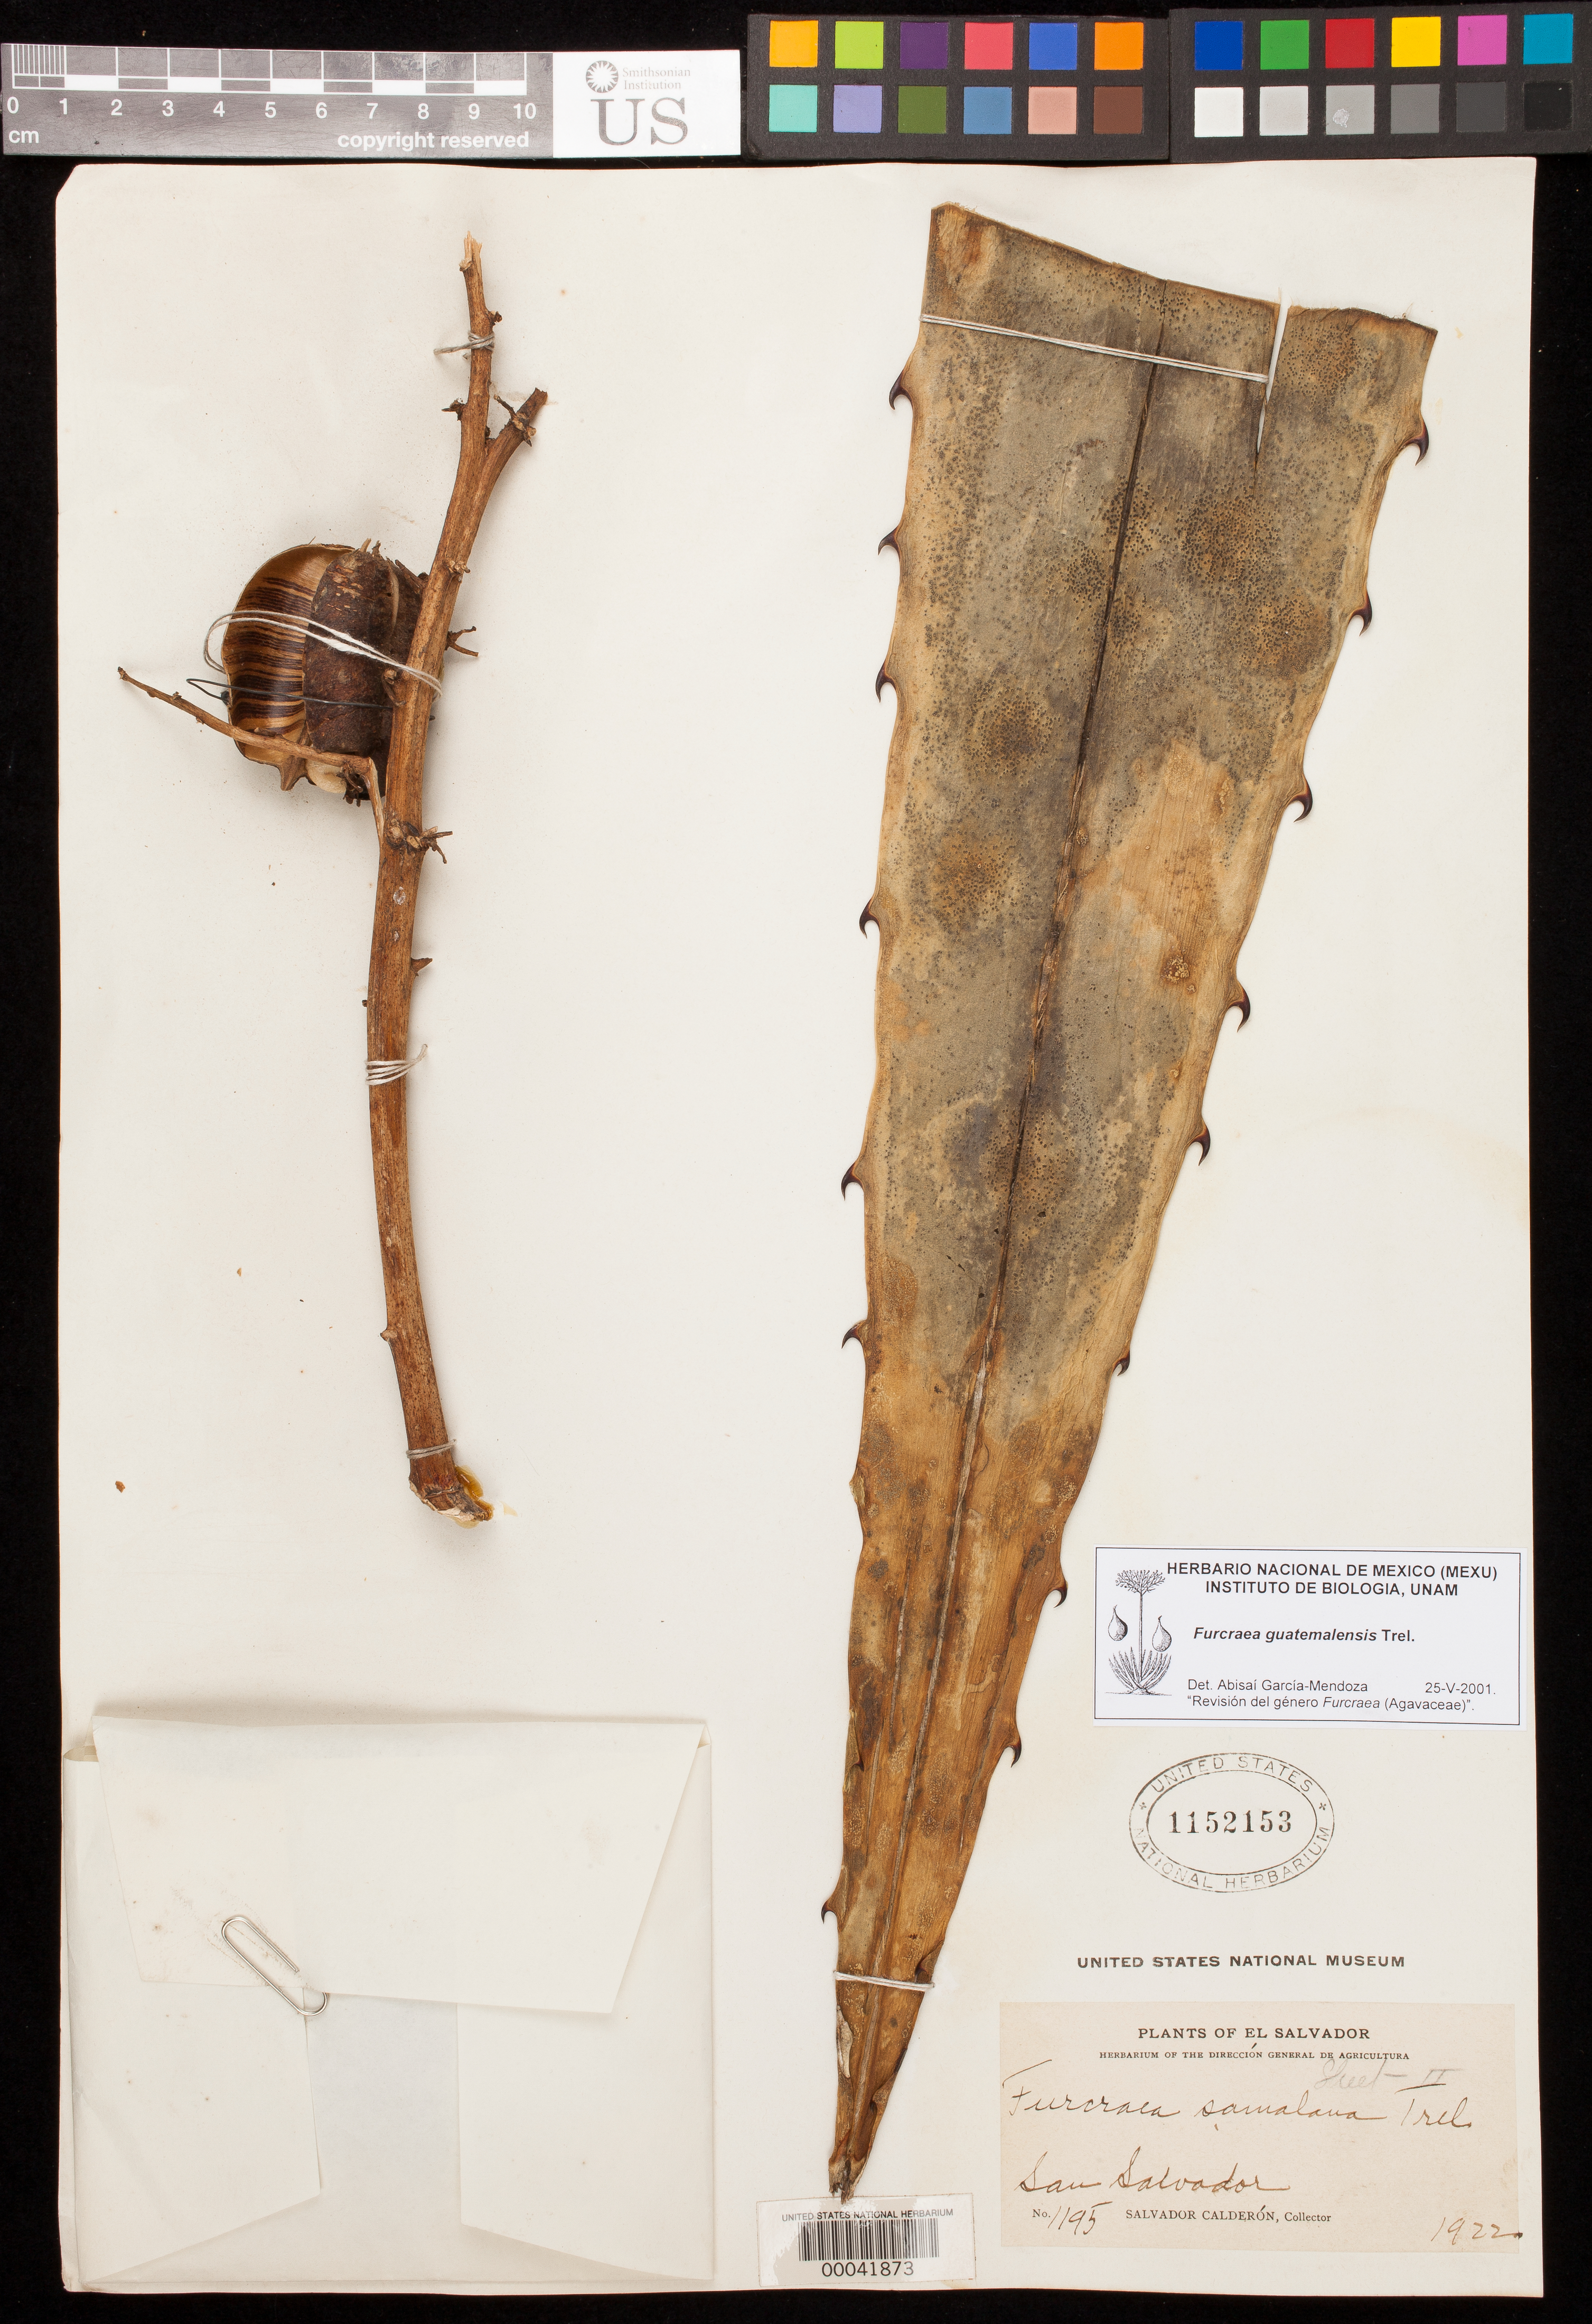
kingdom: Plantae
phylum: Tracheophyta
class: Liliopsida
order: Asparagales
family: Asparagaceae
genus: Furcraea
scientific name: Furcraea guatemalensis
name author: Trel.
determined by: García-Mendoza, A.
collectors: S. Calderón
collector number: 1195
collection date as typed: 1922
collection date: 1922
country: El Salvador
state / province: San Salvador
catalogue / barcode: US 1152153